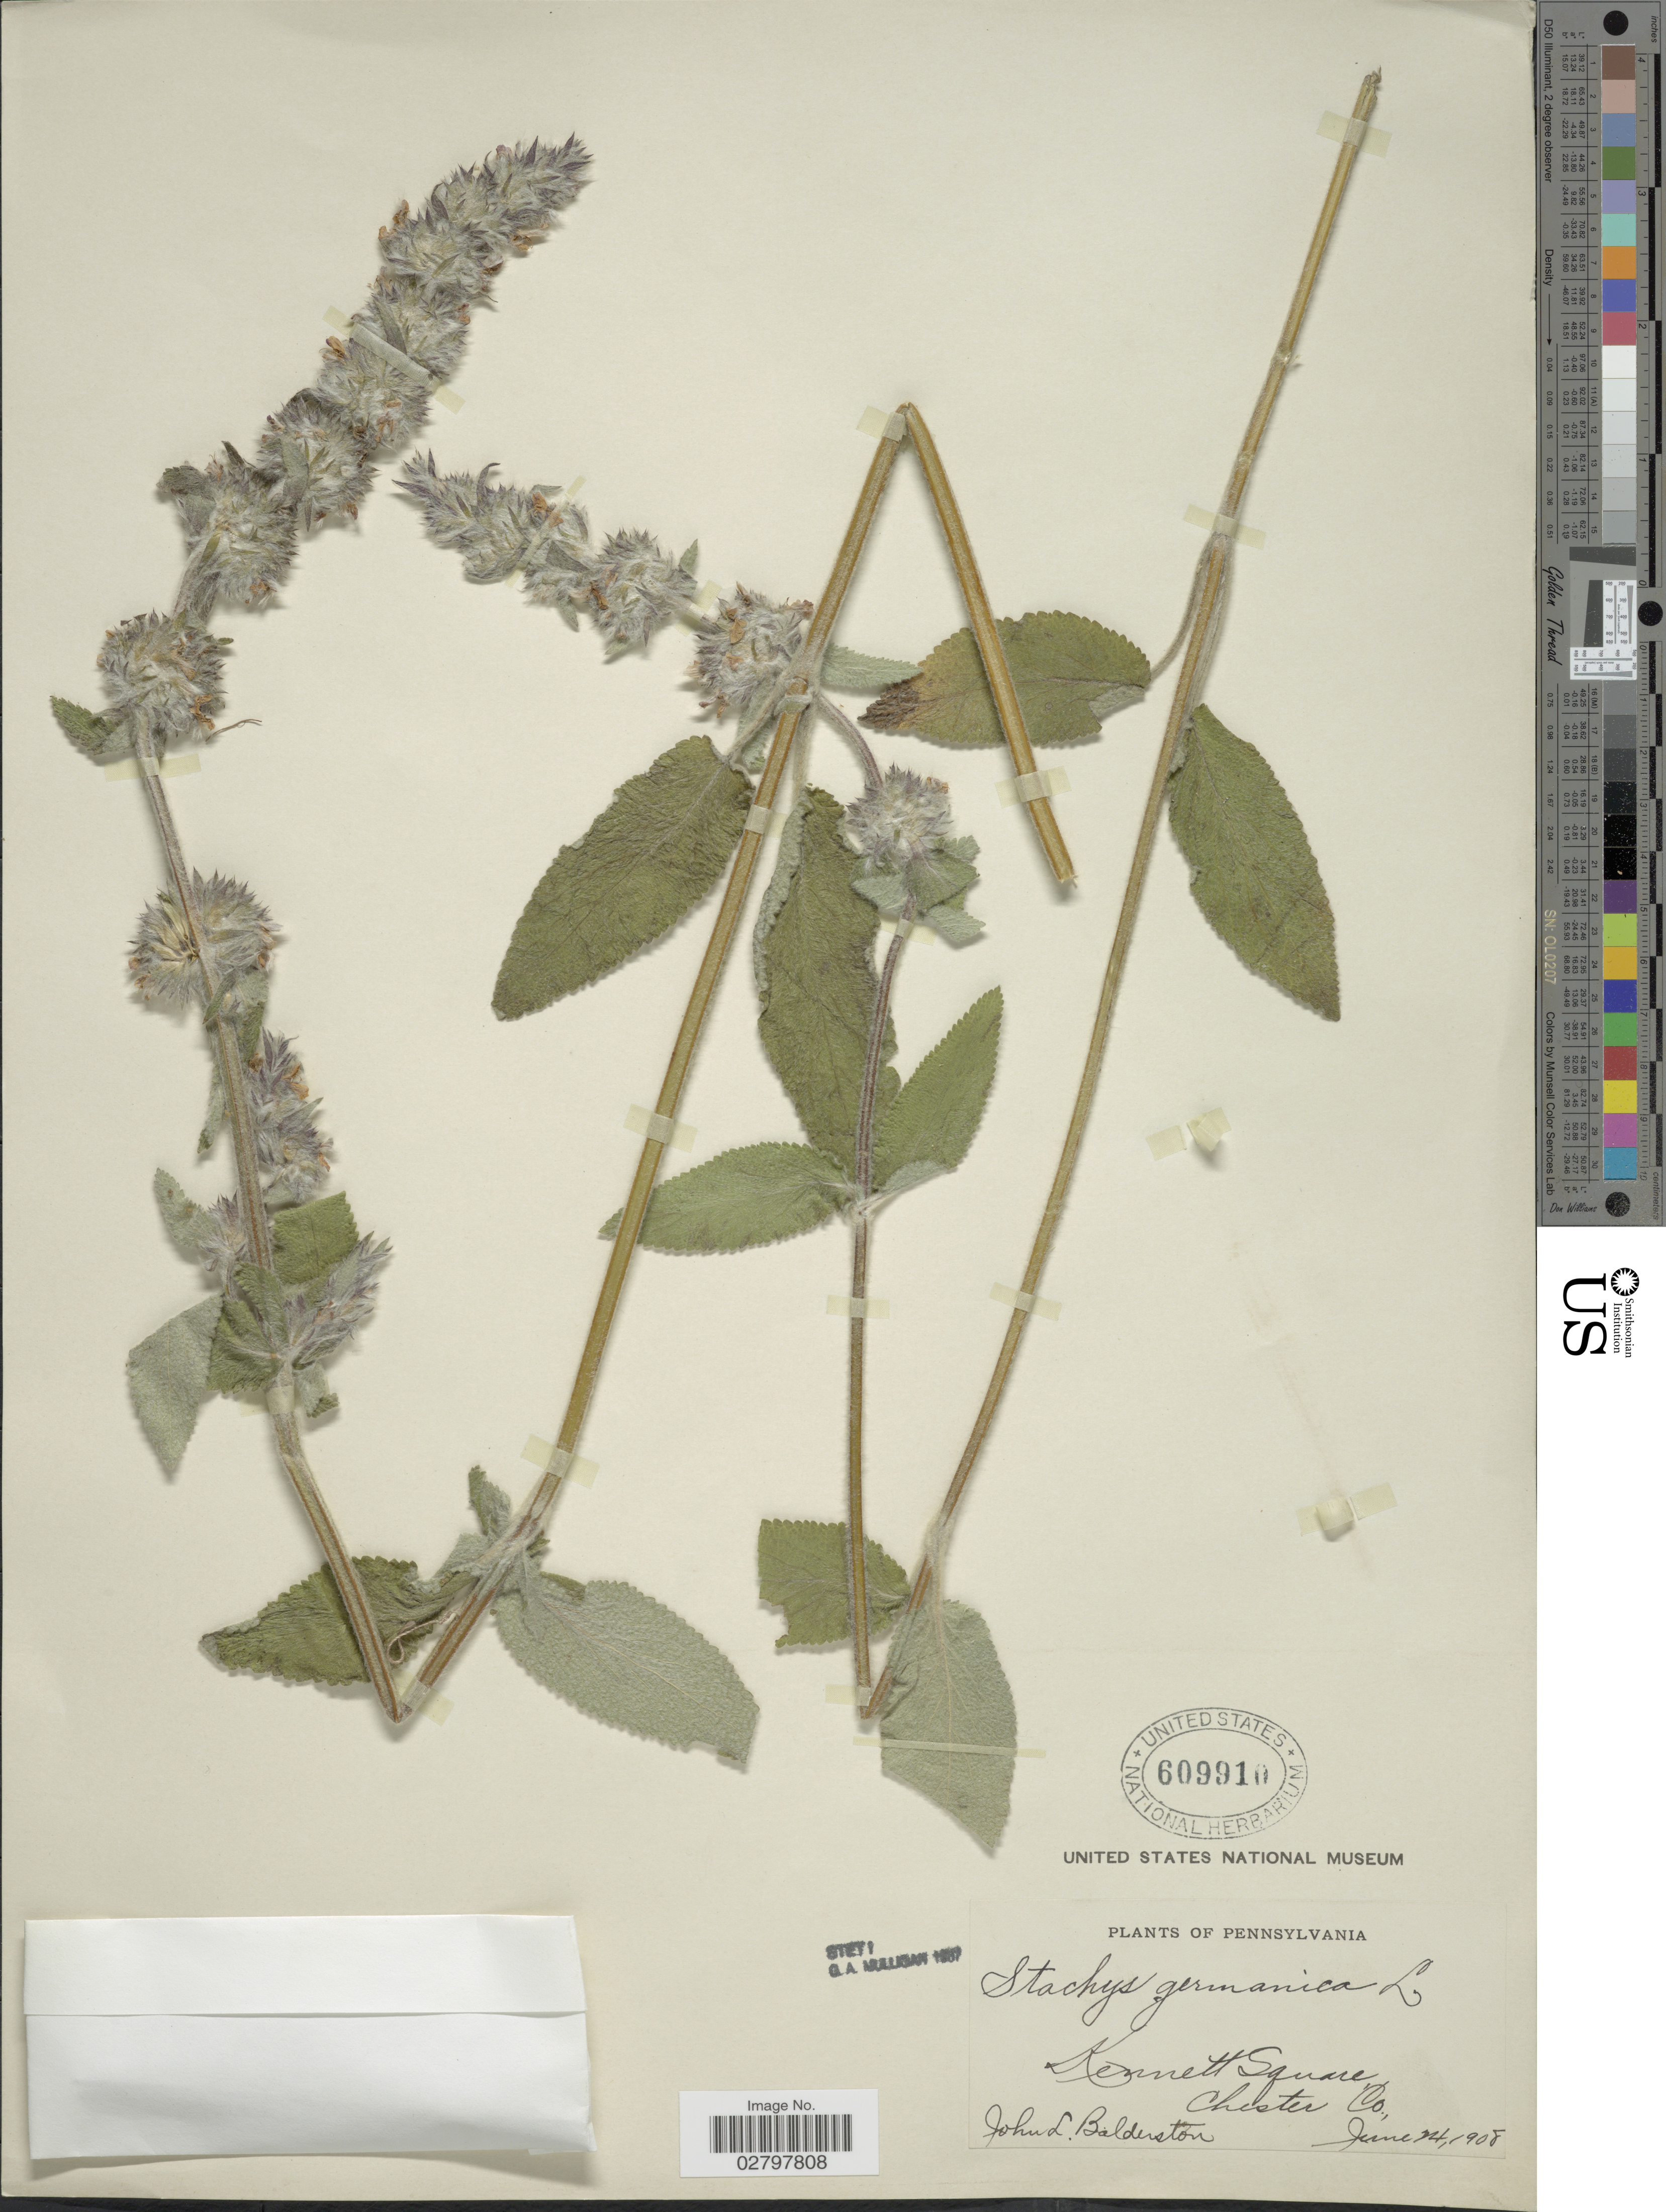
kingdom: Plantae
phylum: Tracheophyta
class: Magnoliopsida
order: Lamiales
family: Lamiaceae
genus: Stachys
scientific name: Stachys germanica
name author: L.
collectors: J. Baldeston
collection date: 1908-06-24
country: United States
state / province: Pennsylvania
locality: Kennett Square, Chester Co.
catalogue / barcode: US 609910